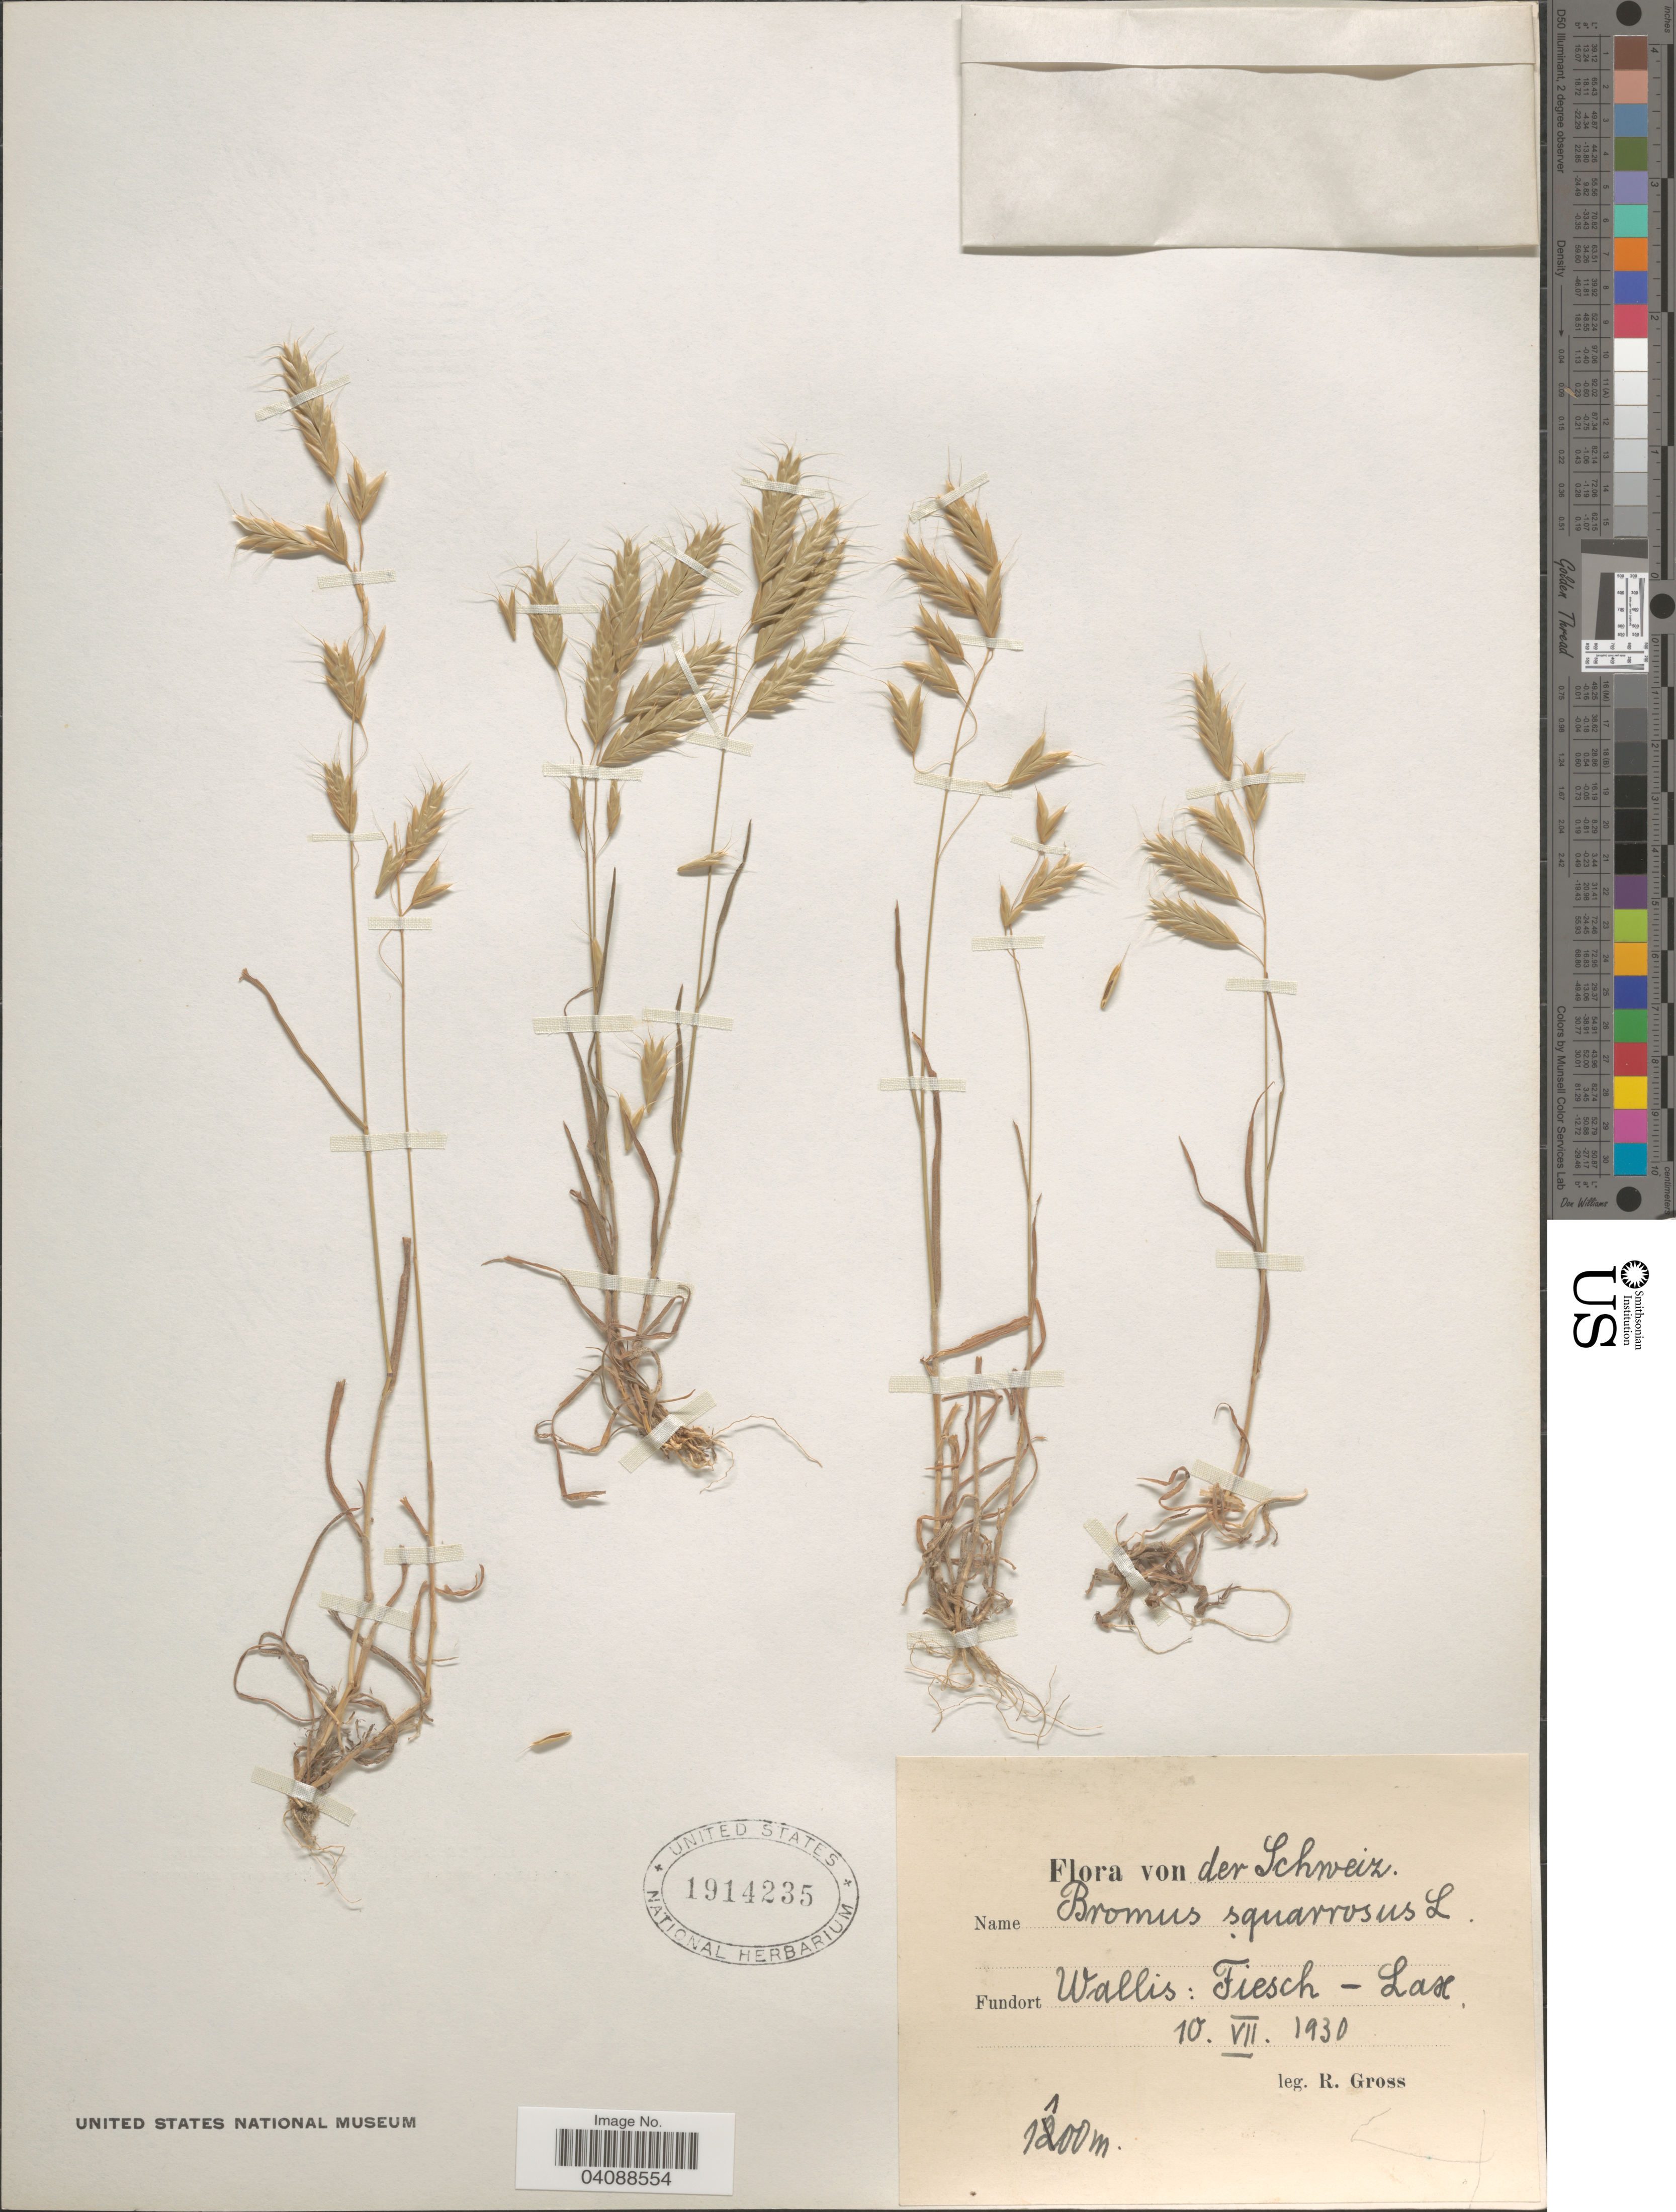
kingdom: Plantae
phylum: Tracheophyta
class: Liliopsida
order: Poales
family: Poaceae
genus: Bromus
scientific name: Bromus squarrosus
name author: L.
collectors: R. Gross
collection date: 1930-07-10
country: Switzerland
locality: Schweiz. Wallis: Fiesch - Lax.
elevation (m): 1100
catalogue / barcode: US 1914235